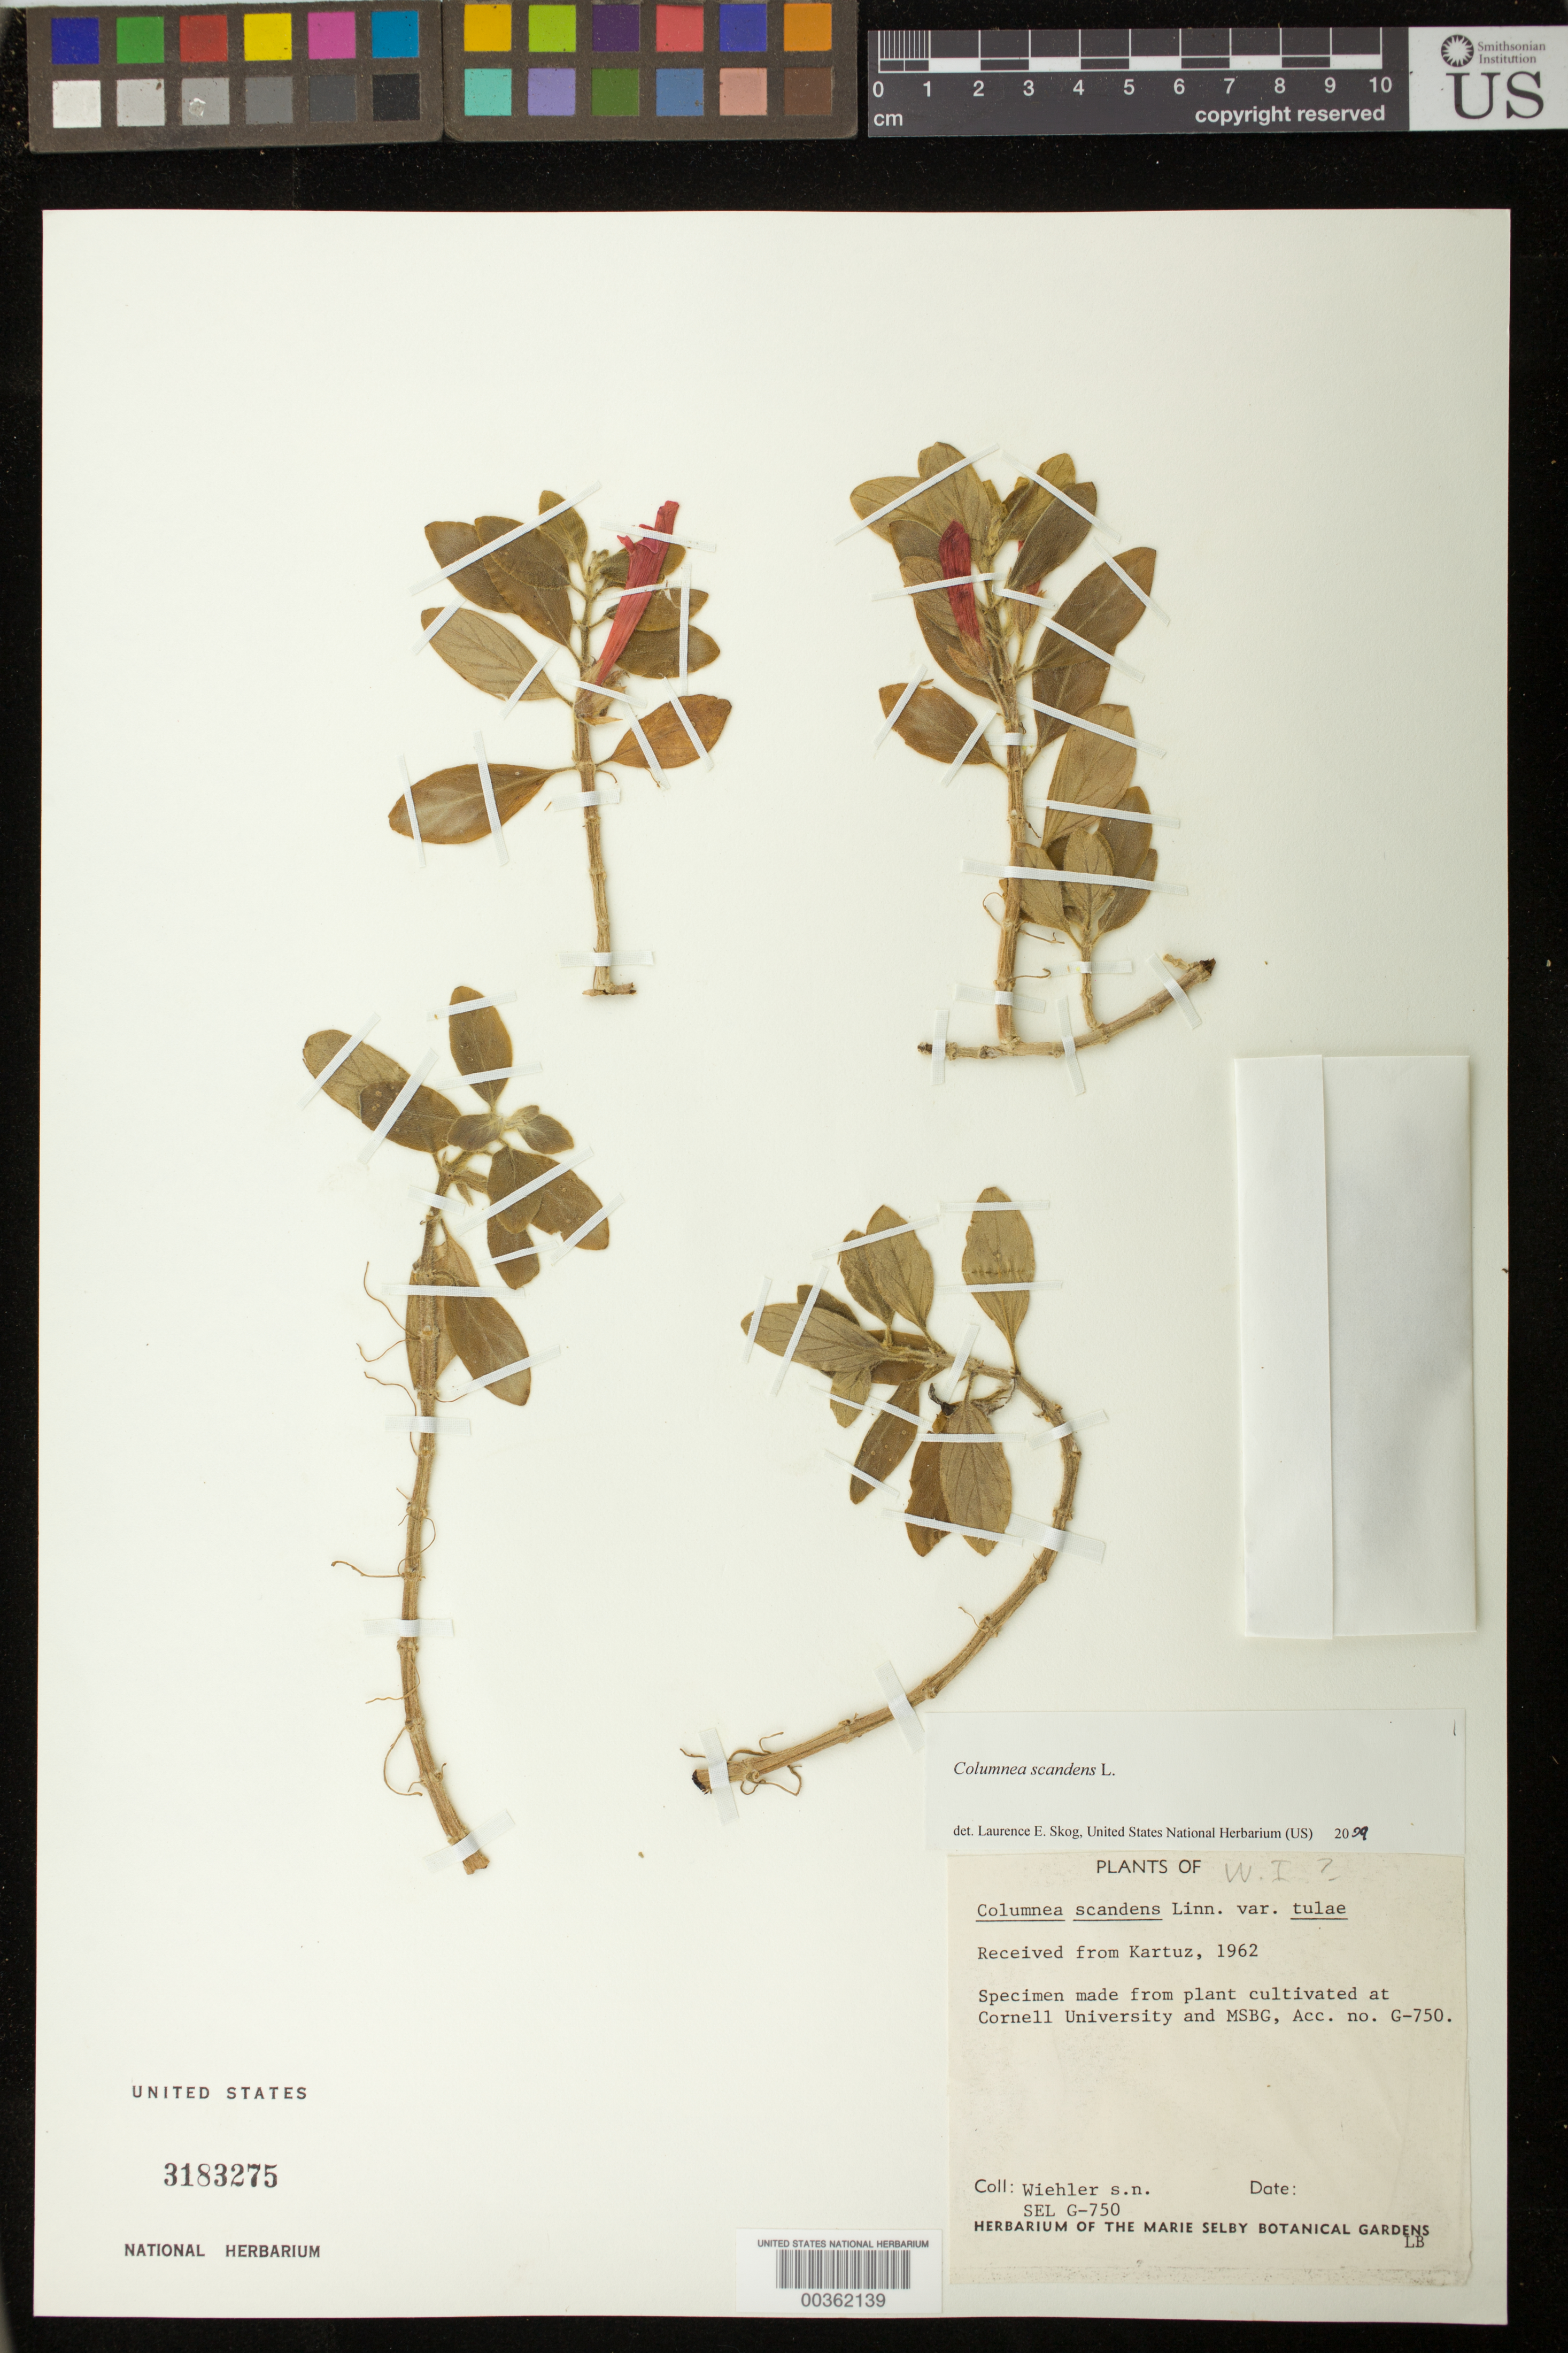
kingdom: Plantae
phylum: Tracheophyta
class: Magnoliopsida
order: Lamiales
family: Gesneriaceae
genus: Columnea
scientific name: Columnea scandens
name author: L.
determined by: Skog, Laurence E.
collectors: H. J. Wiehler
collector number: s.n. [G-750]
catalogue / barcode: US 3183275